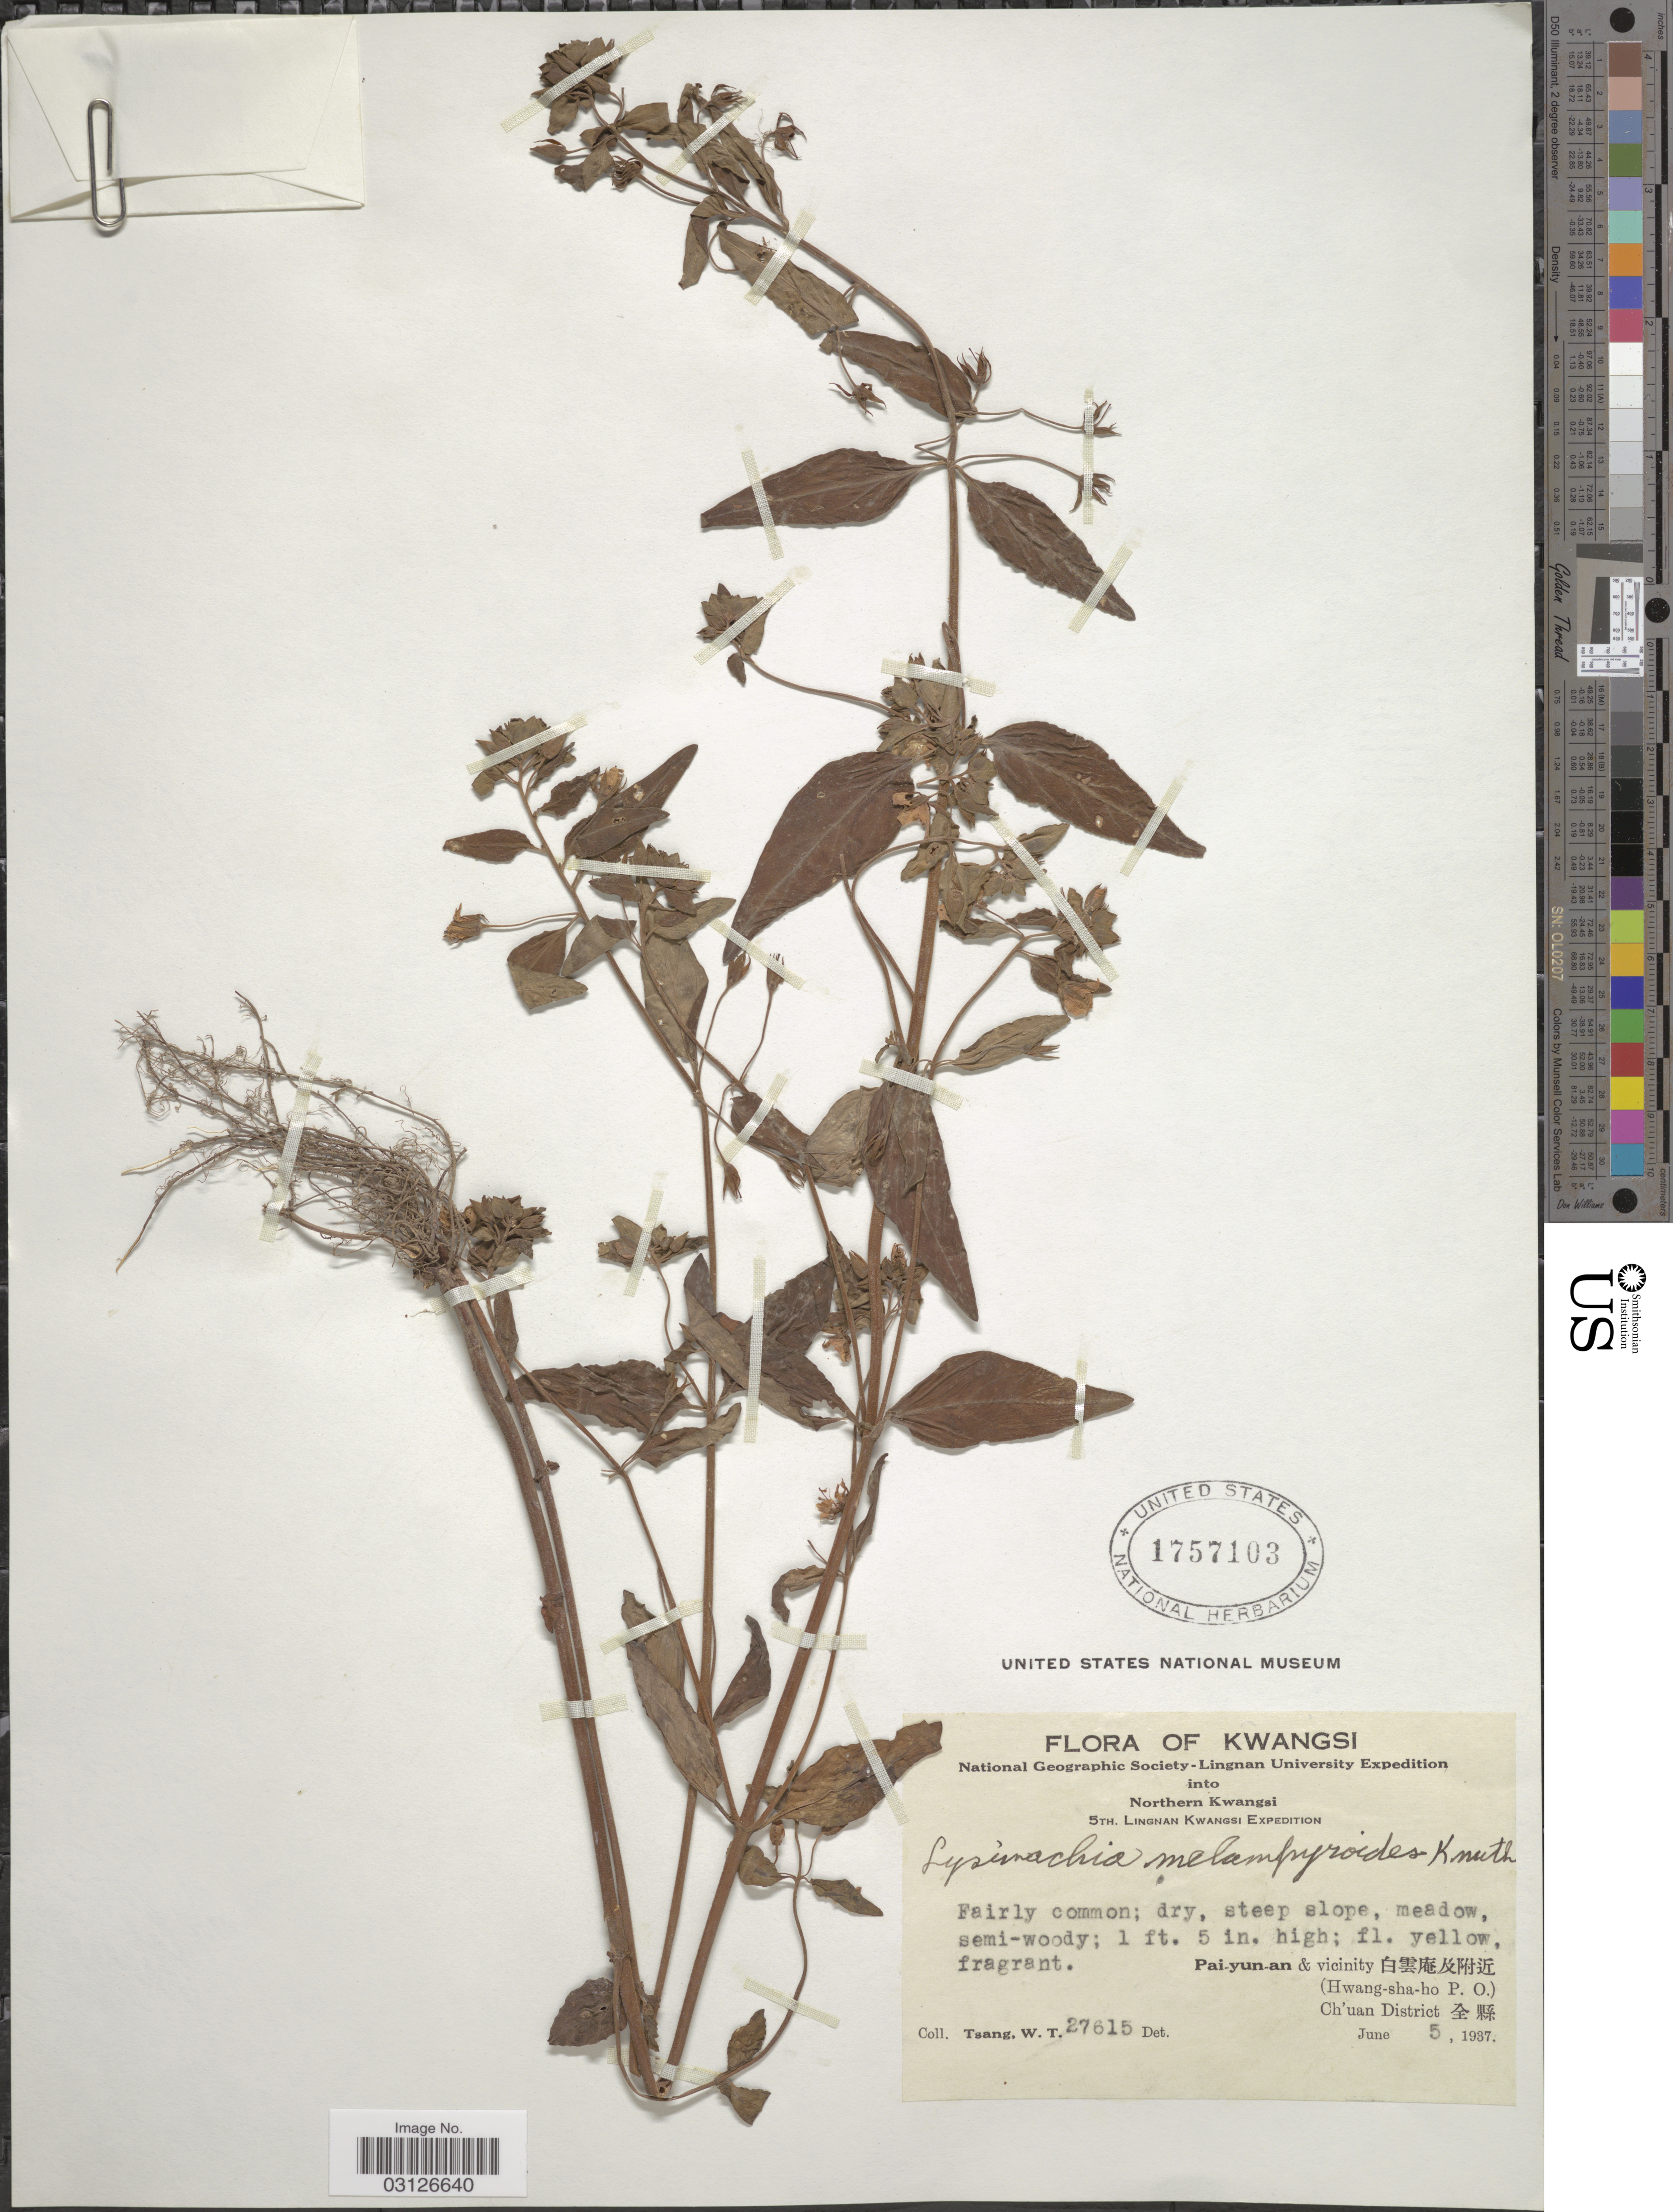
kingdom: Plantae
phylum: Tracheophyta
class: Magnoliopsida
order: Ericales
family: Primulaceae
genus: Lysimachia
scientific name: Lysimachia melampyroides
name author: R. Knuth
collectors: W. T. Tsang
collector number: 27615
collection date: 1937-06-05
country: China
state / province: Guangxi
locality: Kwangsi.Northern Kwangsi. Pai-yun-an & vicinity (Hwang-sha-ho P. O.) Ch'uan District .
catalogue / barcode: US 1757103